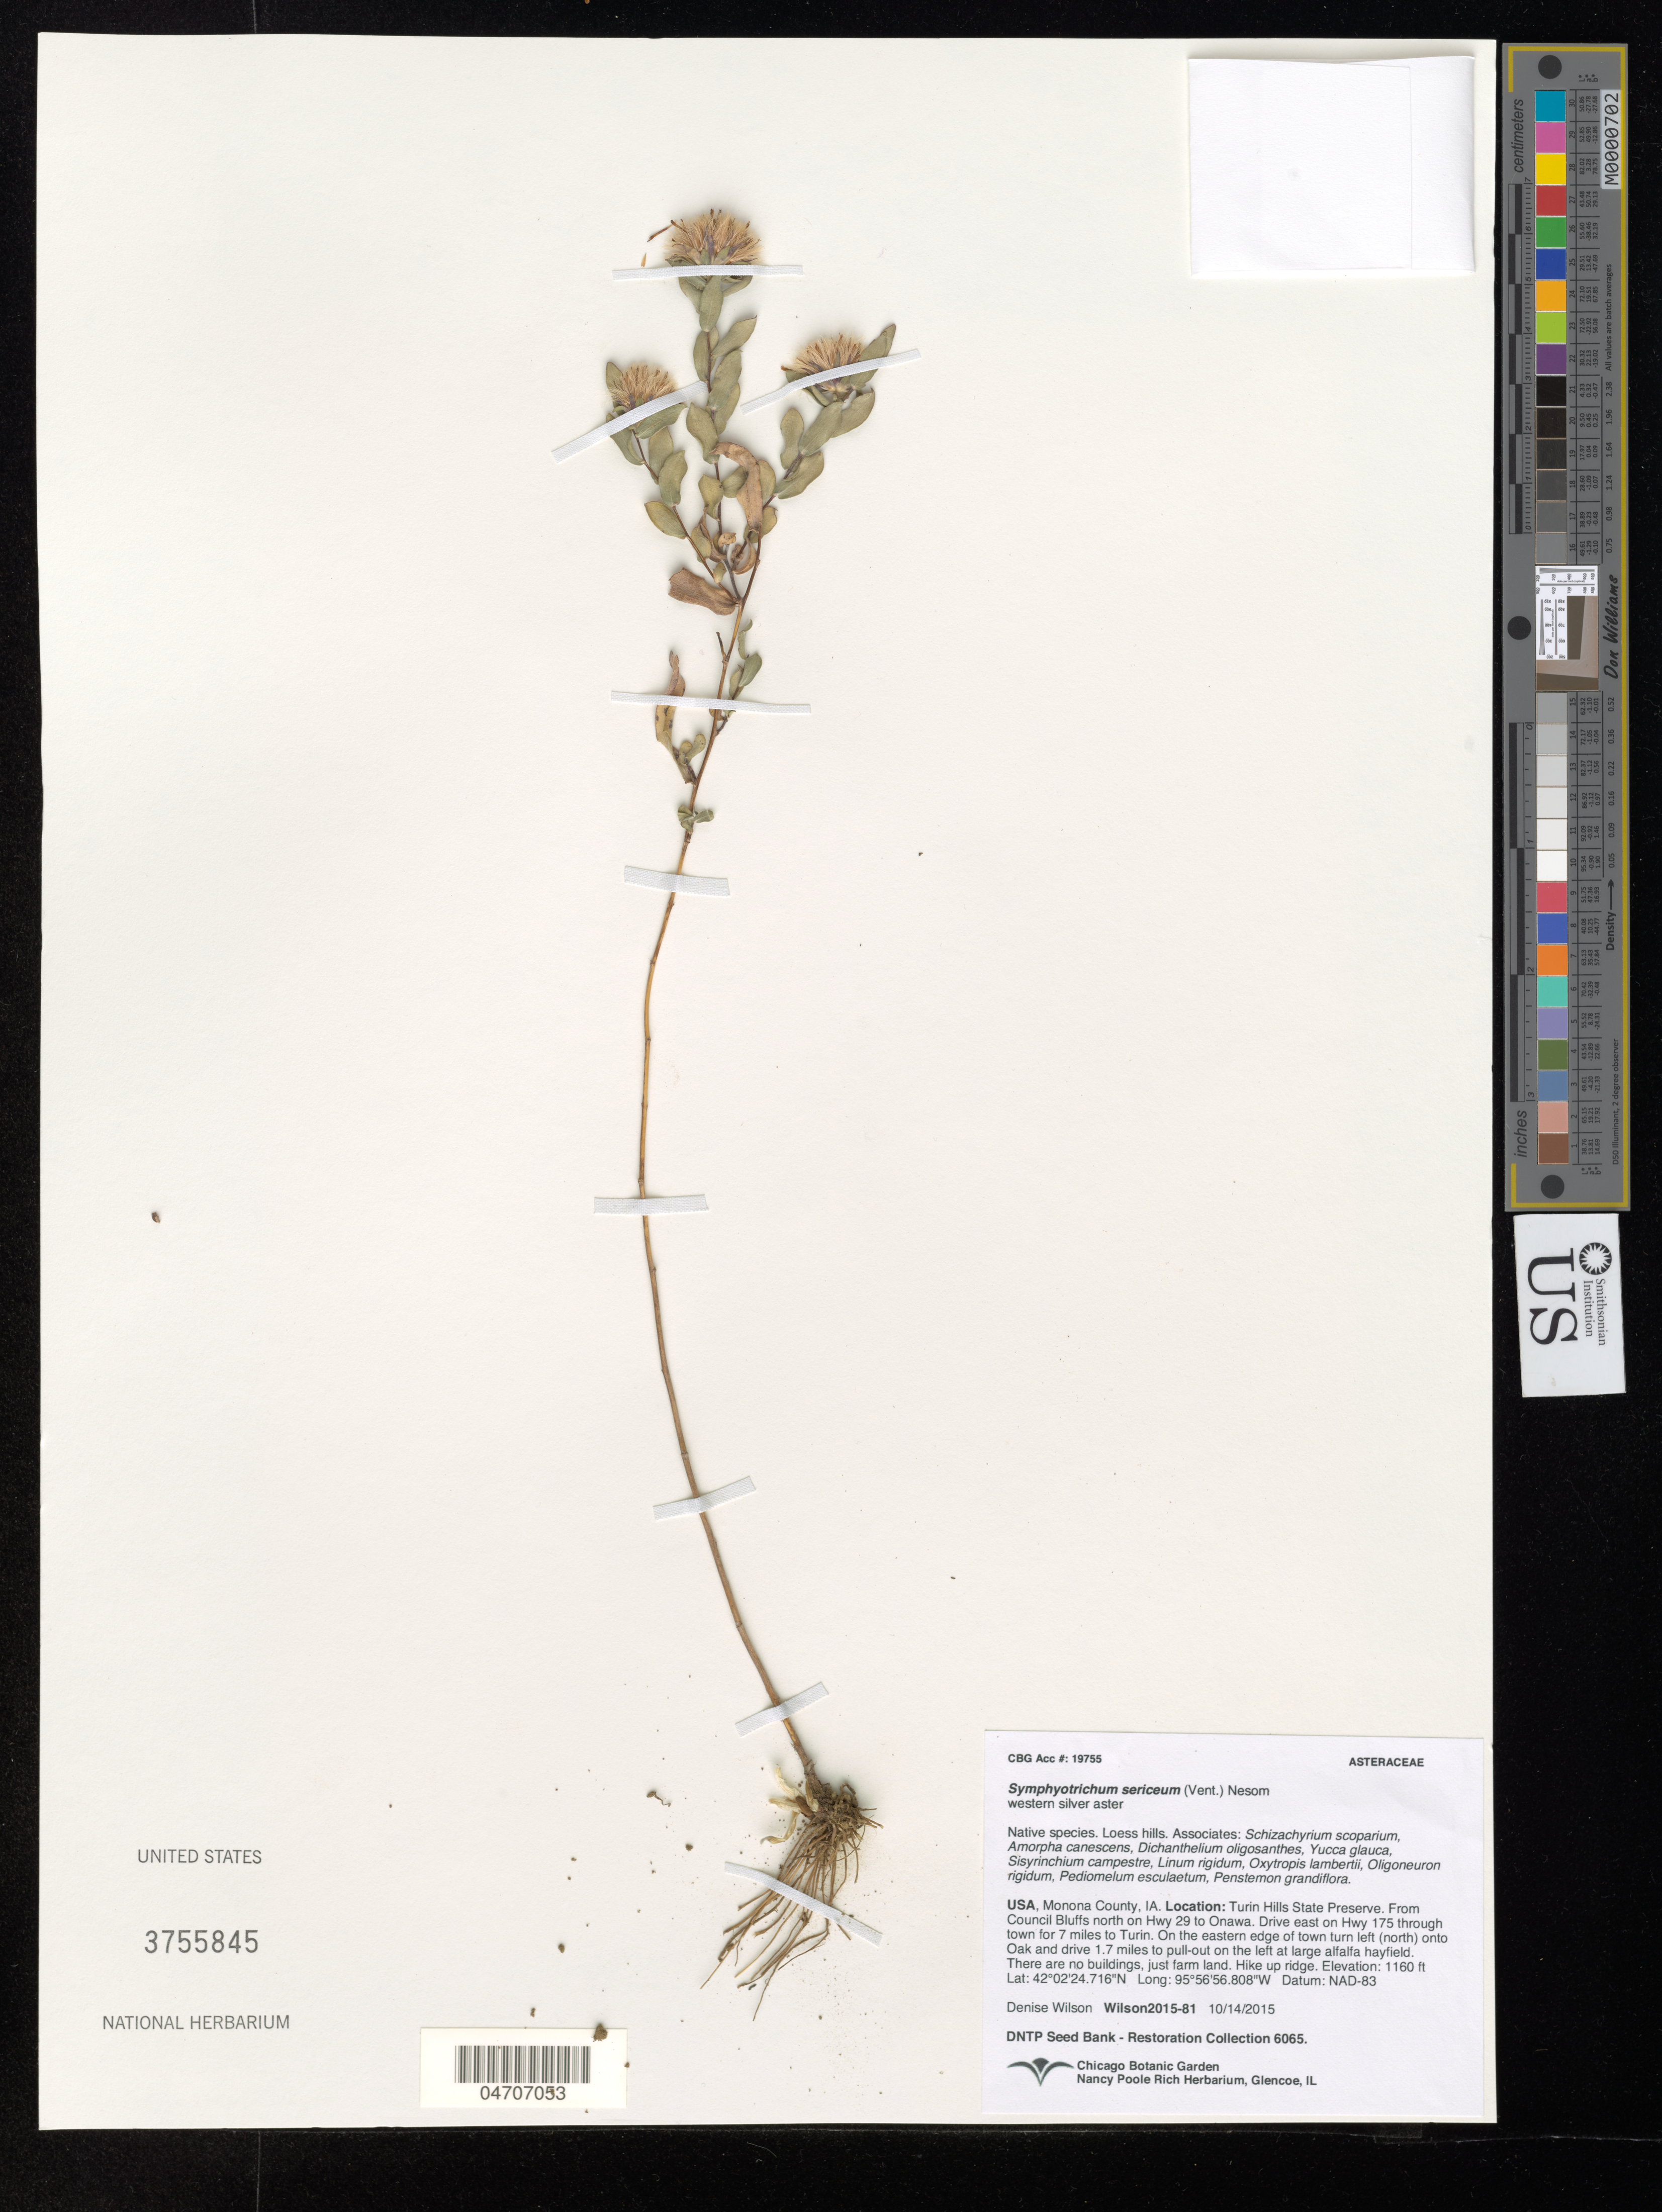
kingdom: Plantae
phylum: Tracheophyta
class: Magnoliopsida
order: Asterales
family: Asteraceae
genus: Symphyotrichum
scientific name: Symphyotrichum sericeum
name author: (Vent.) G.L. Nesom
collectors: D. Wilson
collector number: Wilson2015-81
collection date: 2015-10-14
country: United States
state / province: Iowa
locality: Monona County. Turin Hills State Preserve. From Council Bluffs north on Hwy 29 to Onawa, drive east on Hwy 175 through town for 7 miles to Turin; on the eastern edge of town turn left (north) onto Oak, and drive 1.7 miles to pull-out on the left at large alfalfa hayfield. There are no buildings, just farm land. Hike up ridge.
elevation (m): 354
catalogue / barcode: US 3755845